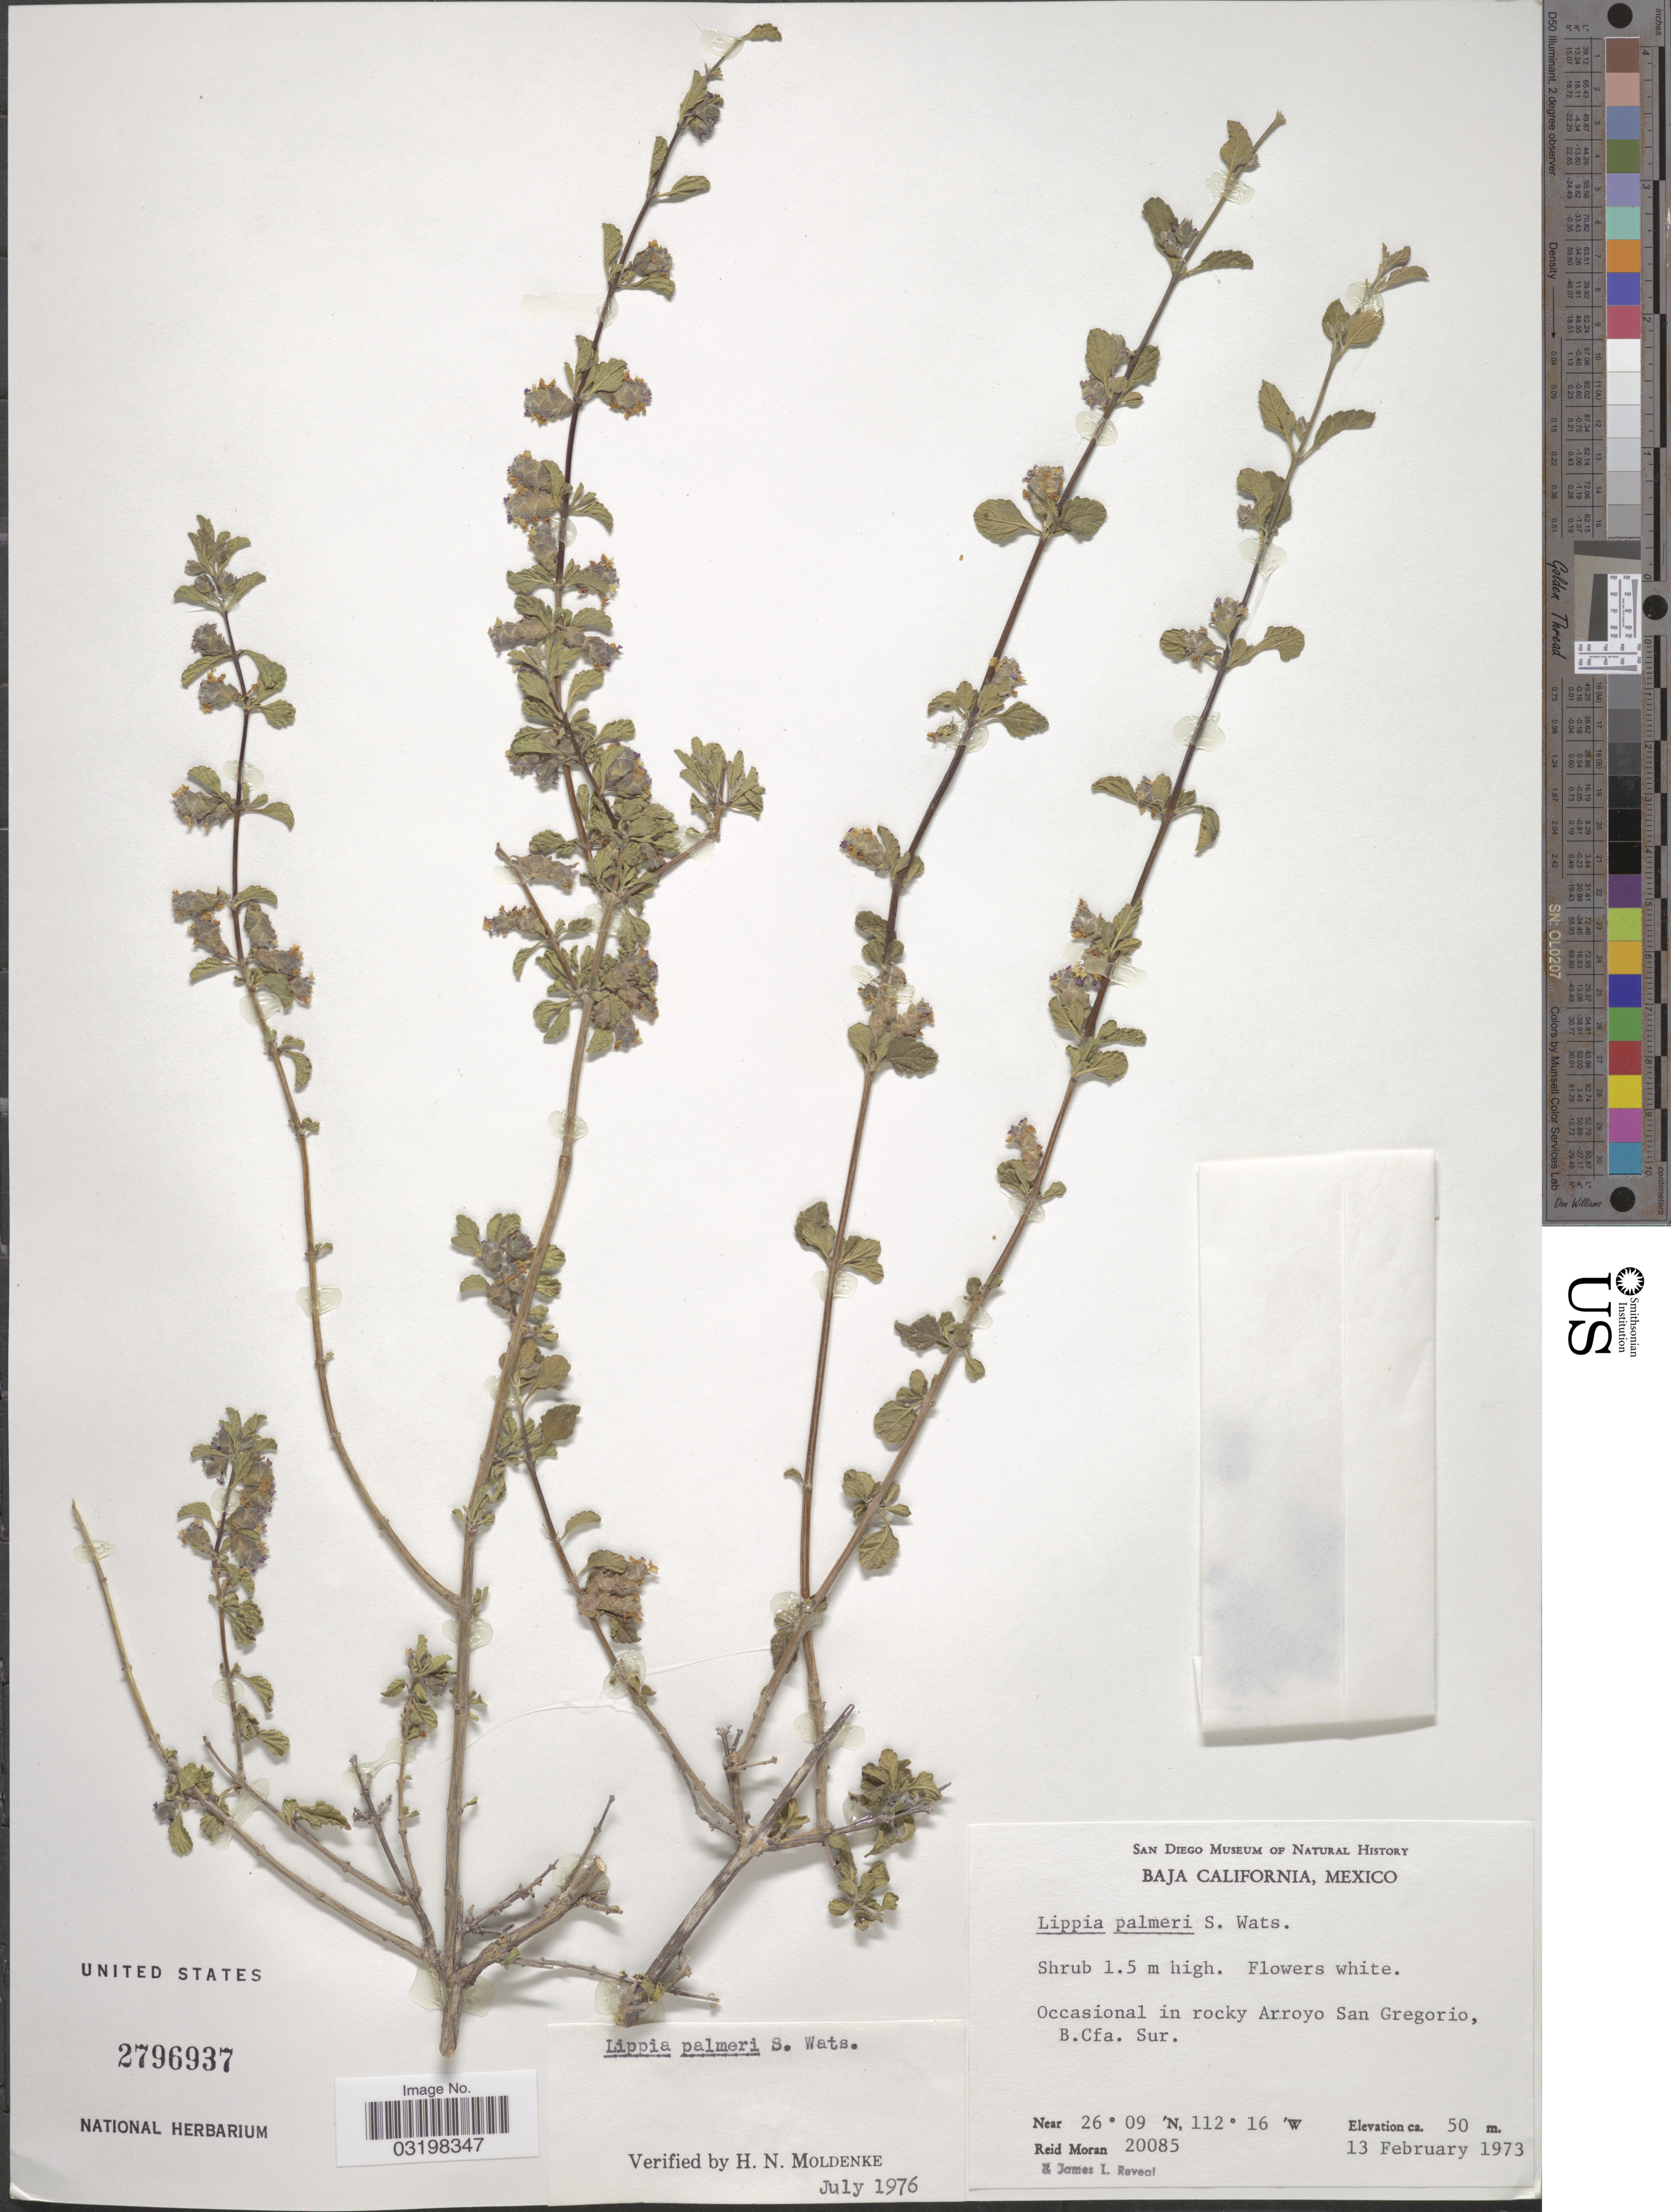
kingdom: Plantae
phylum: Tracheophyta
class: Magnoliopsida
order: Lamiales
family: Verbenaceae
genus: Lippia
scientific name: Lippia palmeri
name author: S. Watson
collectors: R. V. Moran & J. L. Reveal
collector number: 20085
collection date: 1973-02-13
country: Mexico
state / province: Baja California Sur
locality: Occasional in rocky Arroyo San Gregorio.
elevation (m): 50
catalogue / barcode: US 2796937